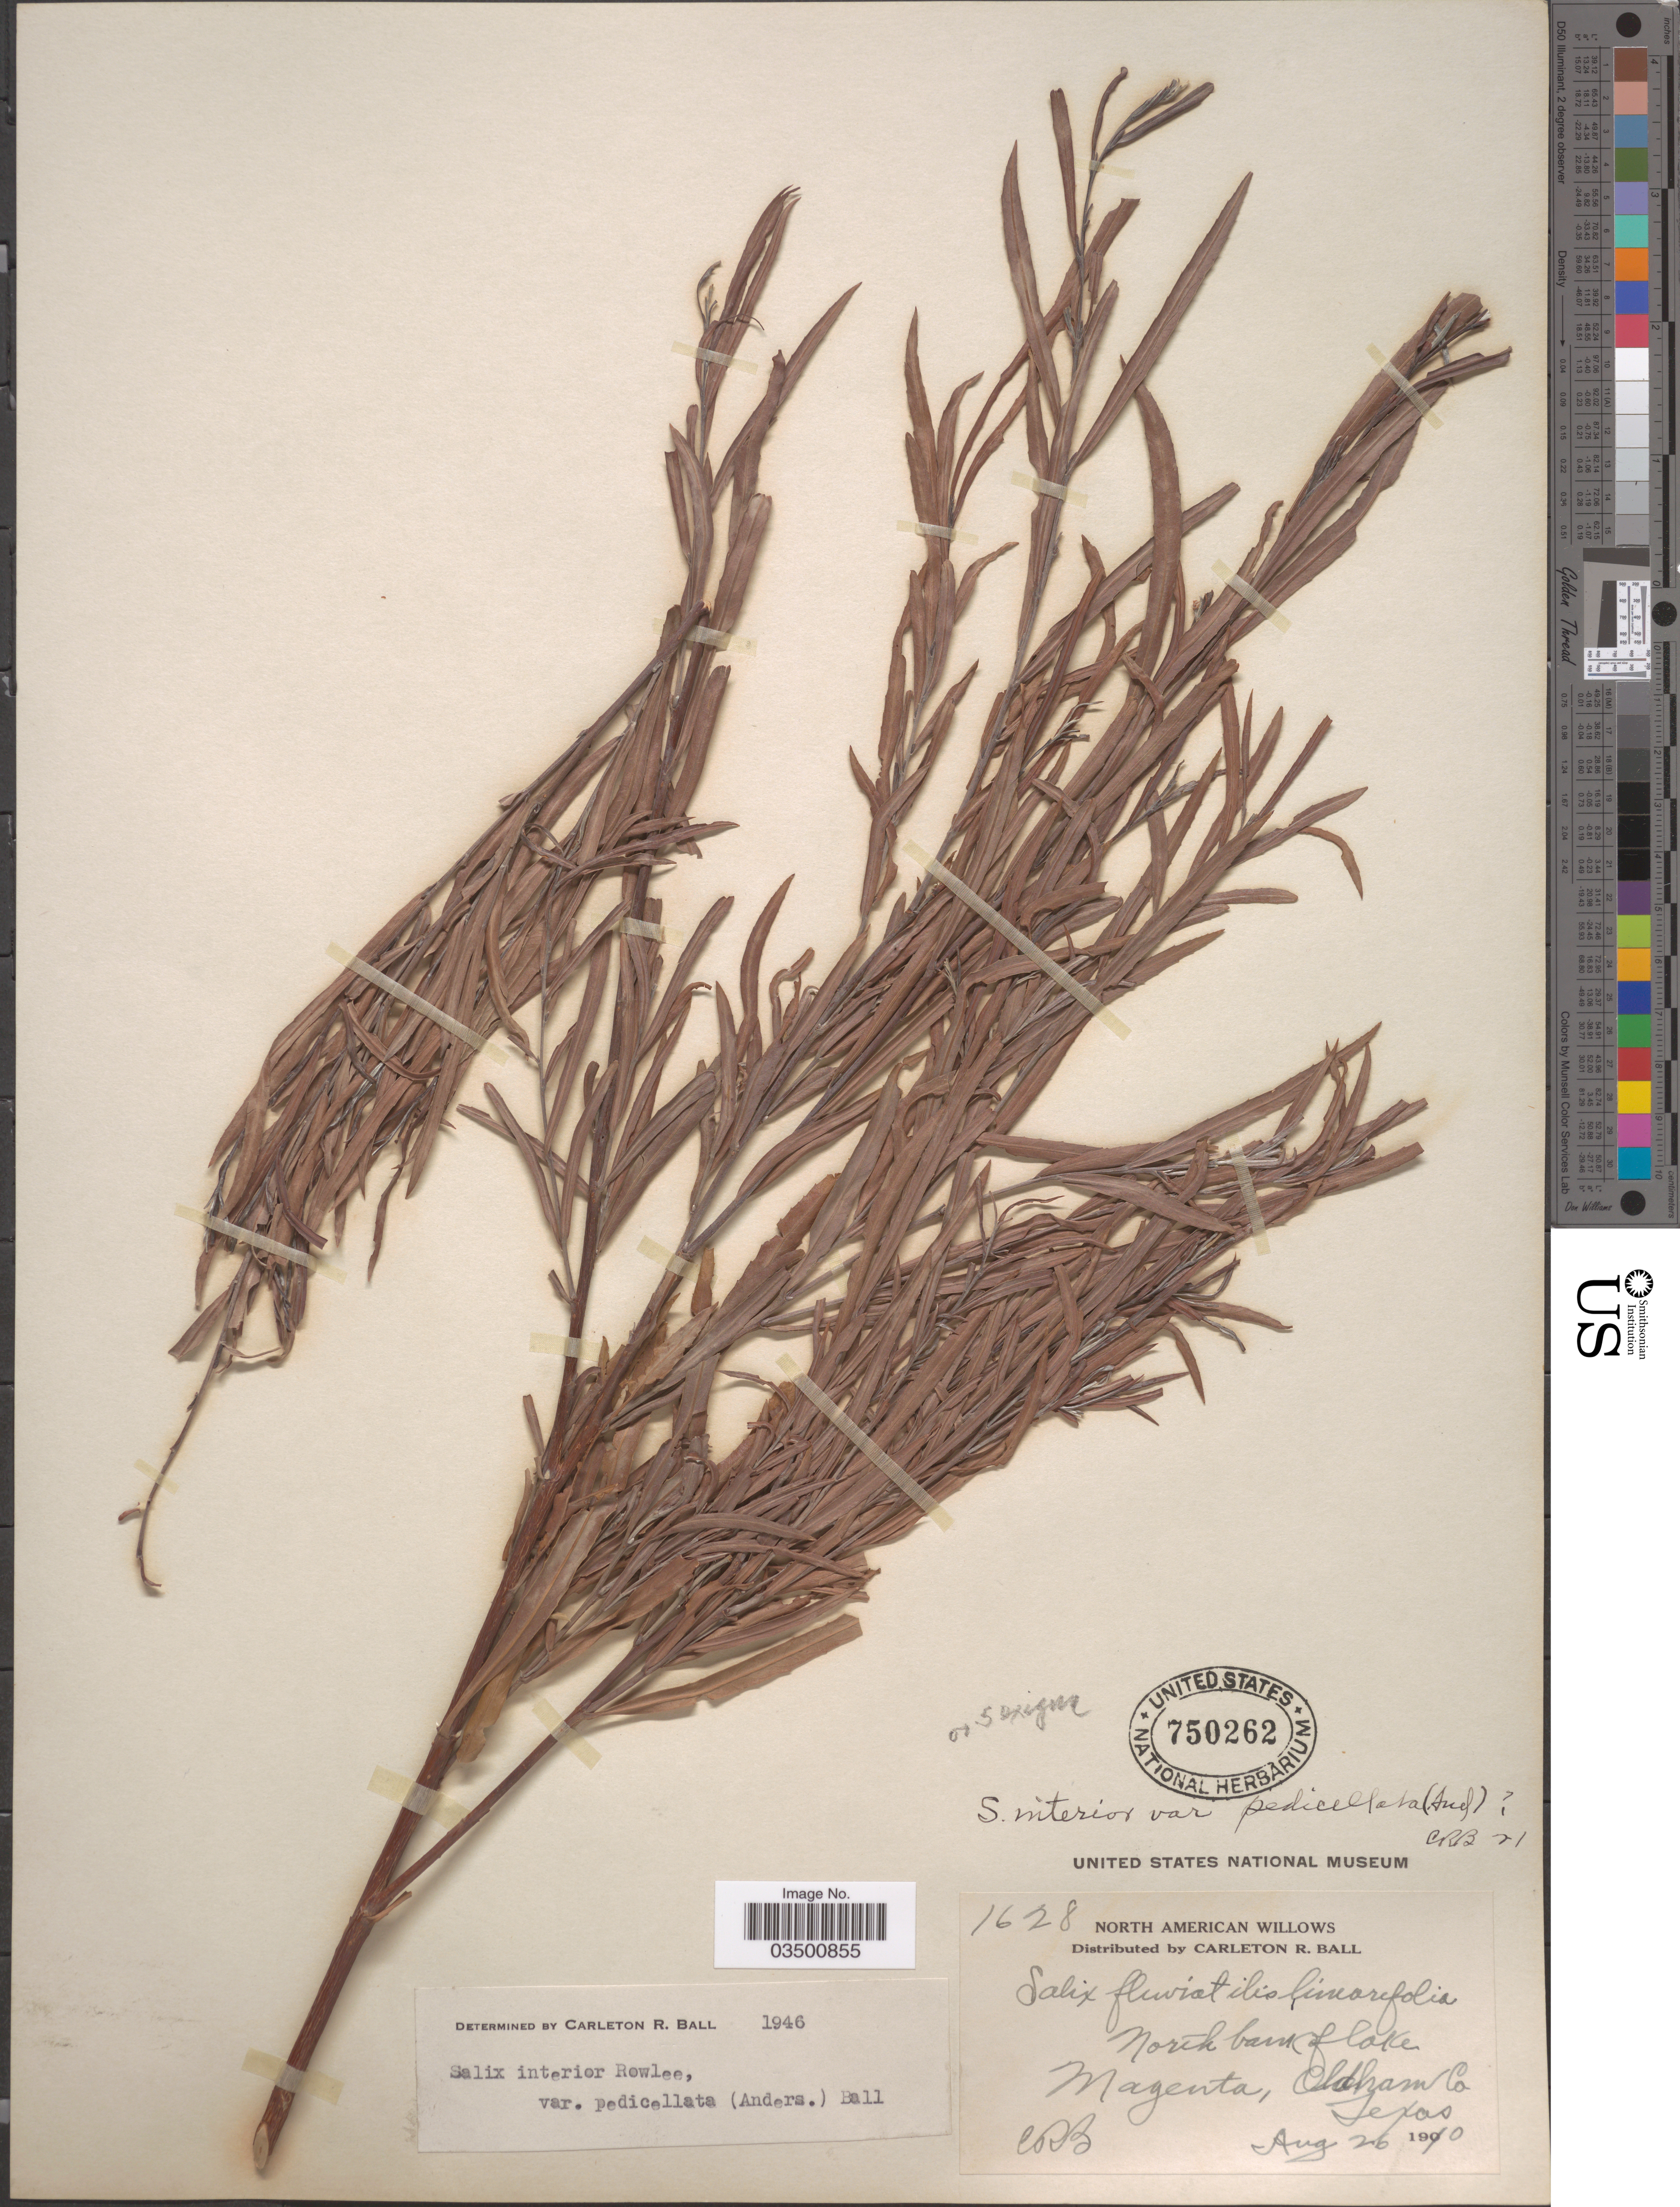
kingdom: Plantae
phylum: Tracheophyta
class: Magnoliopsida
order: Malpighiales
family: Salicaceae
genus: Salix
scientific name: Salix interior var. pedicellata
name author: (Andersson) C.R. Ball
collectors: C. R. Ball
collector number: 1628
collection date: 1910-08-26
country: United States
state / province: Texas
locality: North banks of lake Magenta, Oldham Co.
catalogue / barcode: US 750262